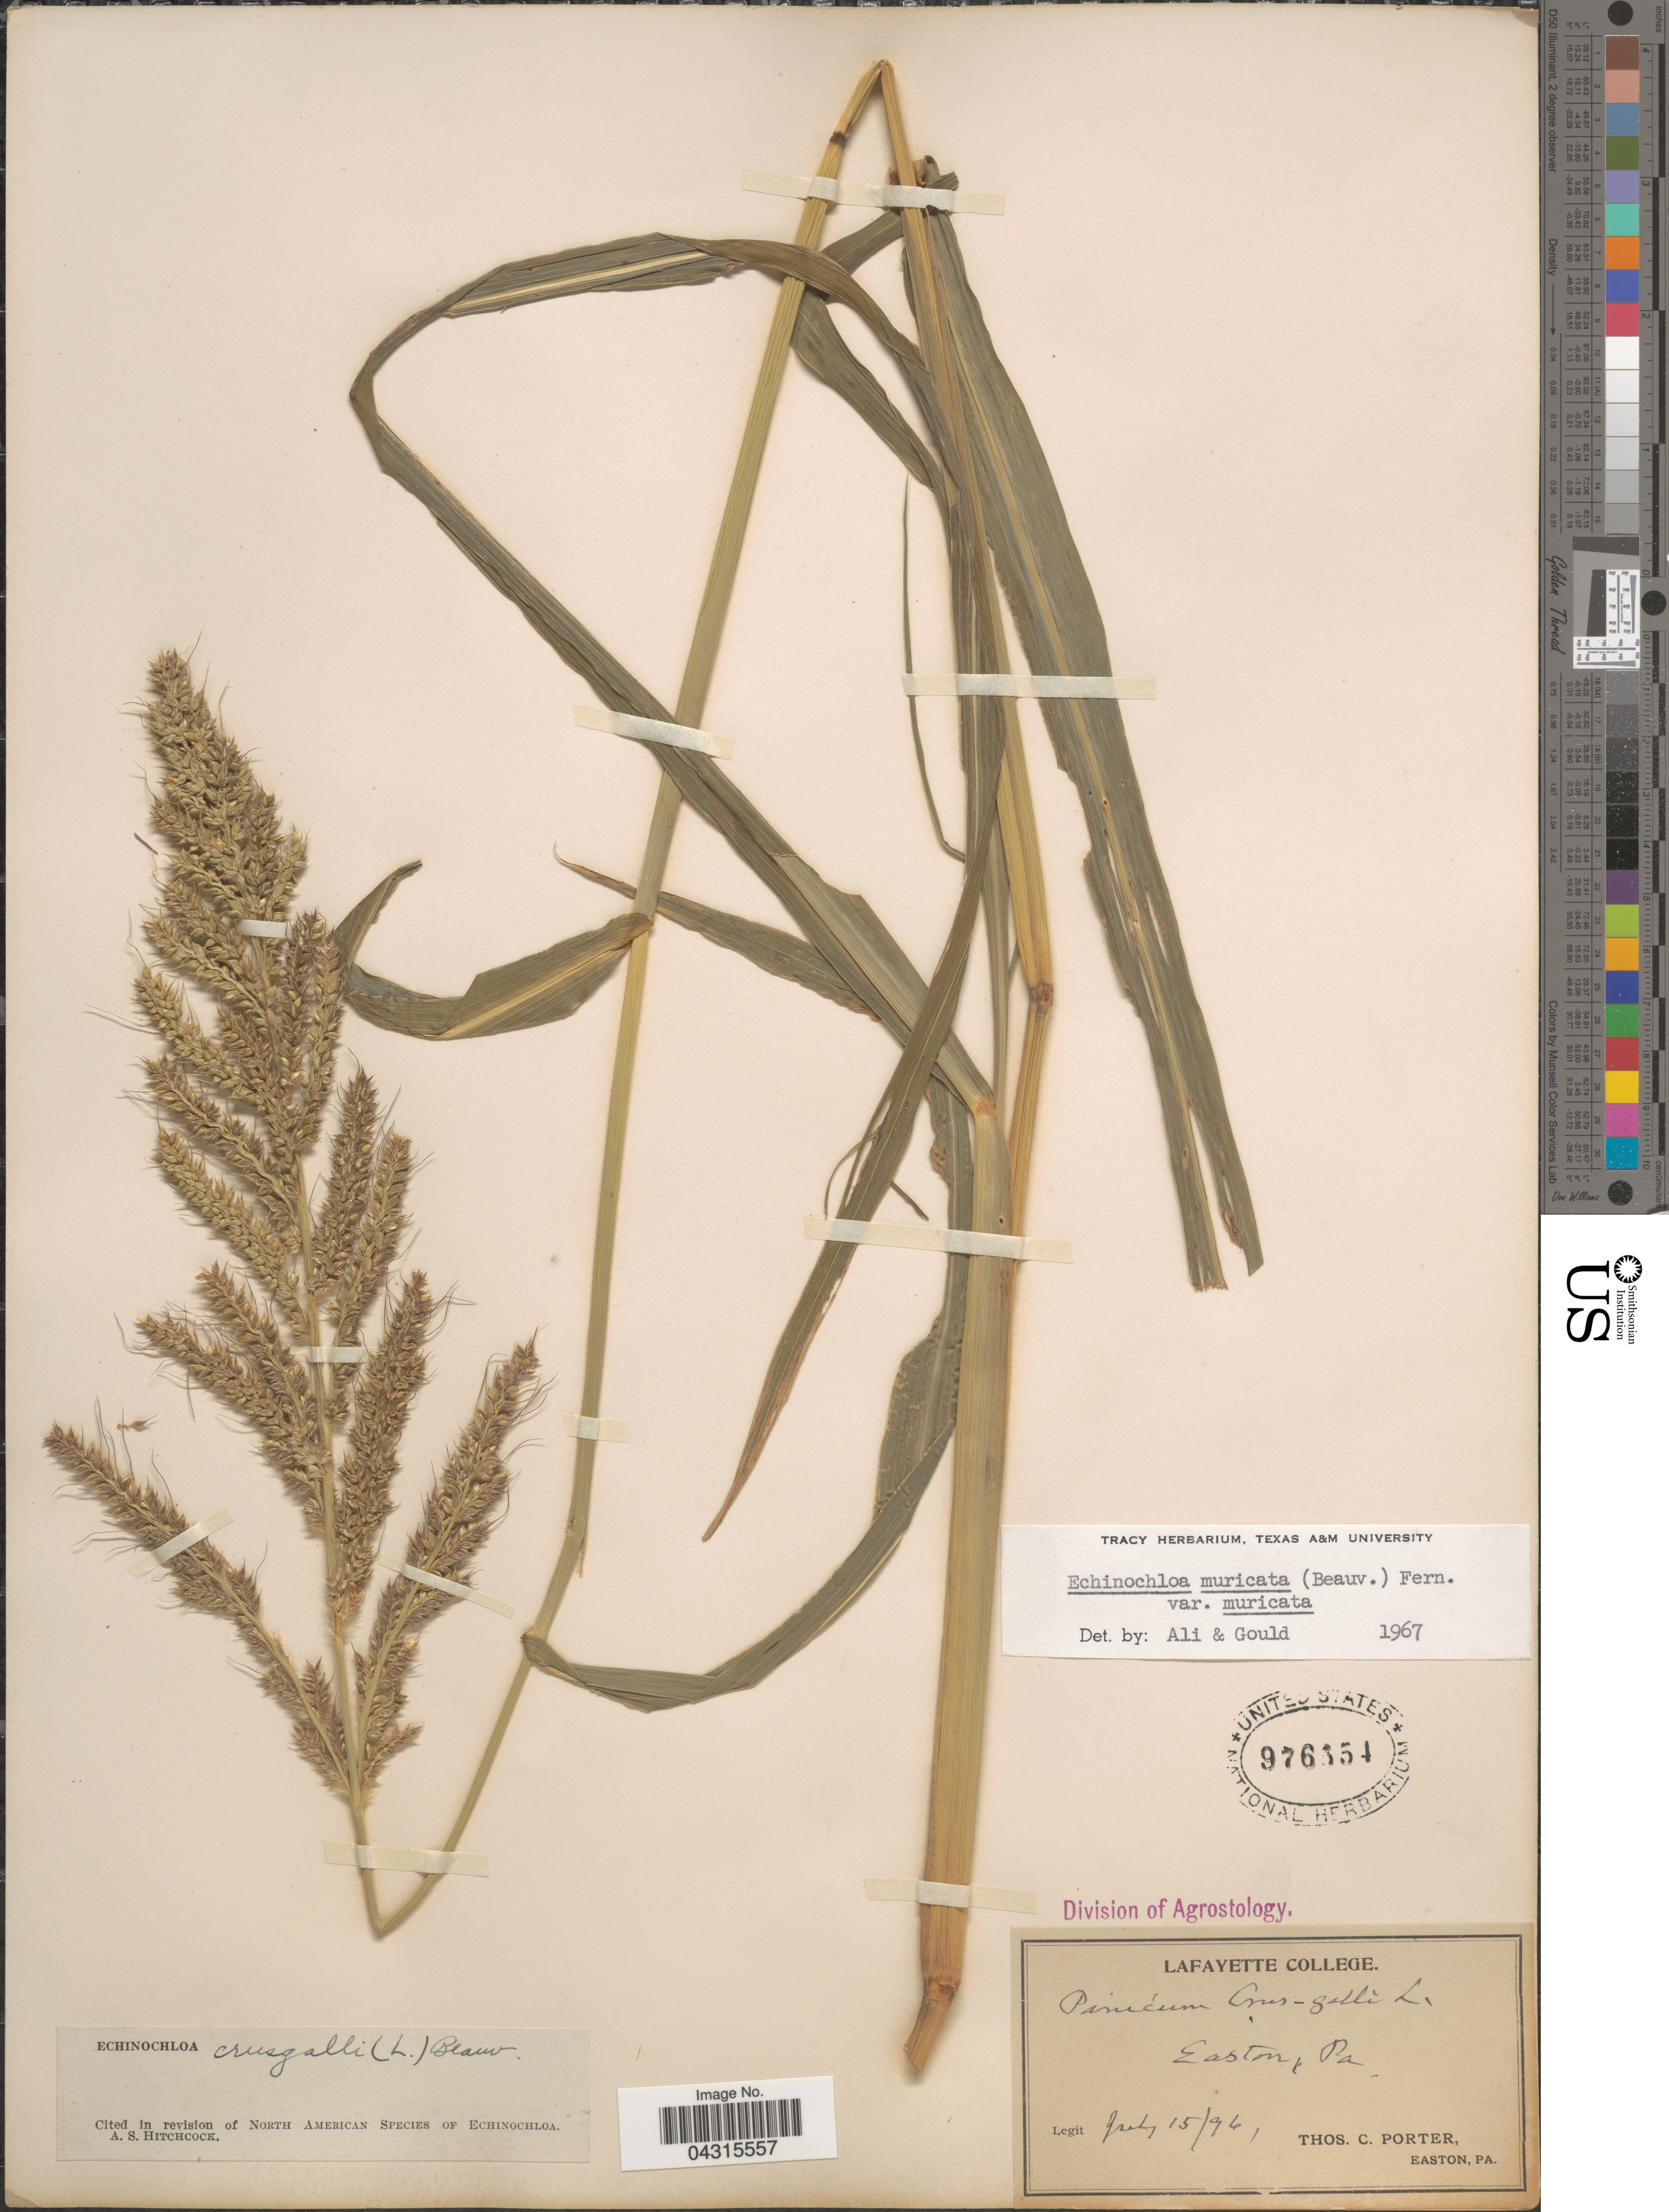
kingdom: Plantae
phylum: Tracheophyta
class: Liliopsida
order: Poales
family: Poaceae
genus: Echinochloa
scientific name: Echinochloa muricata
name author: (P. Beauv.) Fernald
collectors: T. Porter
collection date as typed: Transcribed d/m/y: 15/7/96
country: United States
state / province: Pennsylvania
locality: Easton.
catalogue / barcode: US 976554